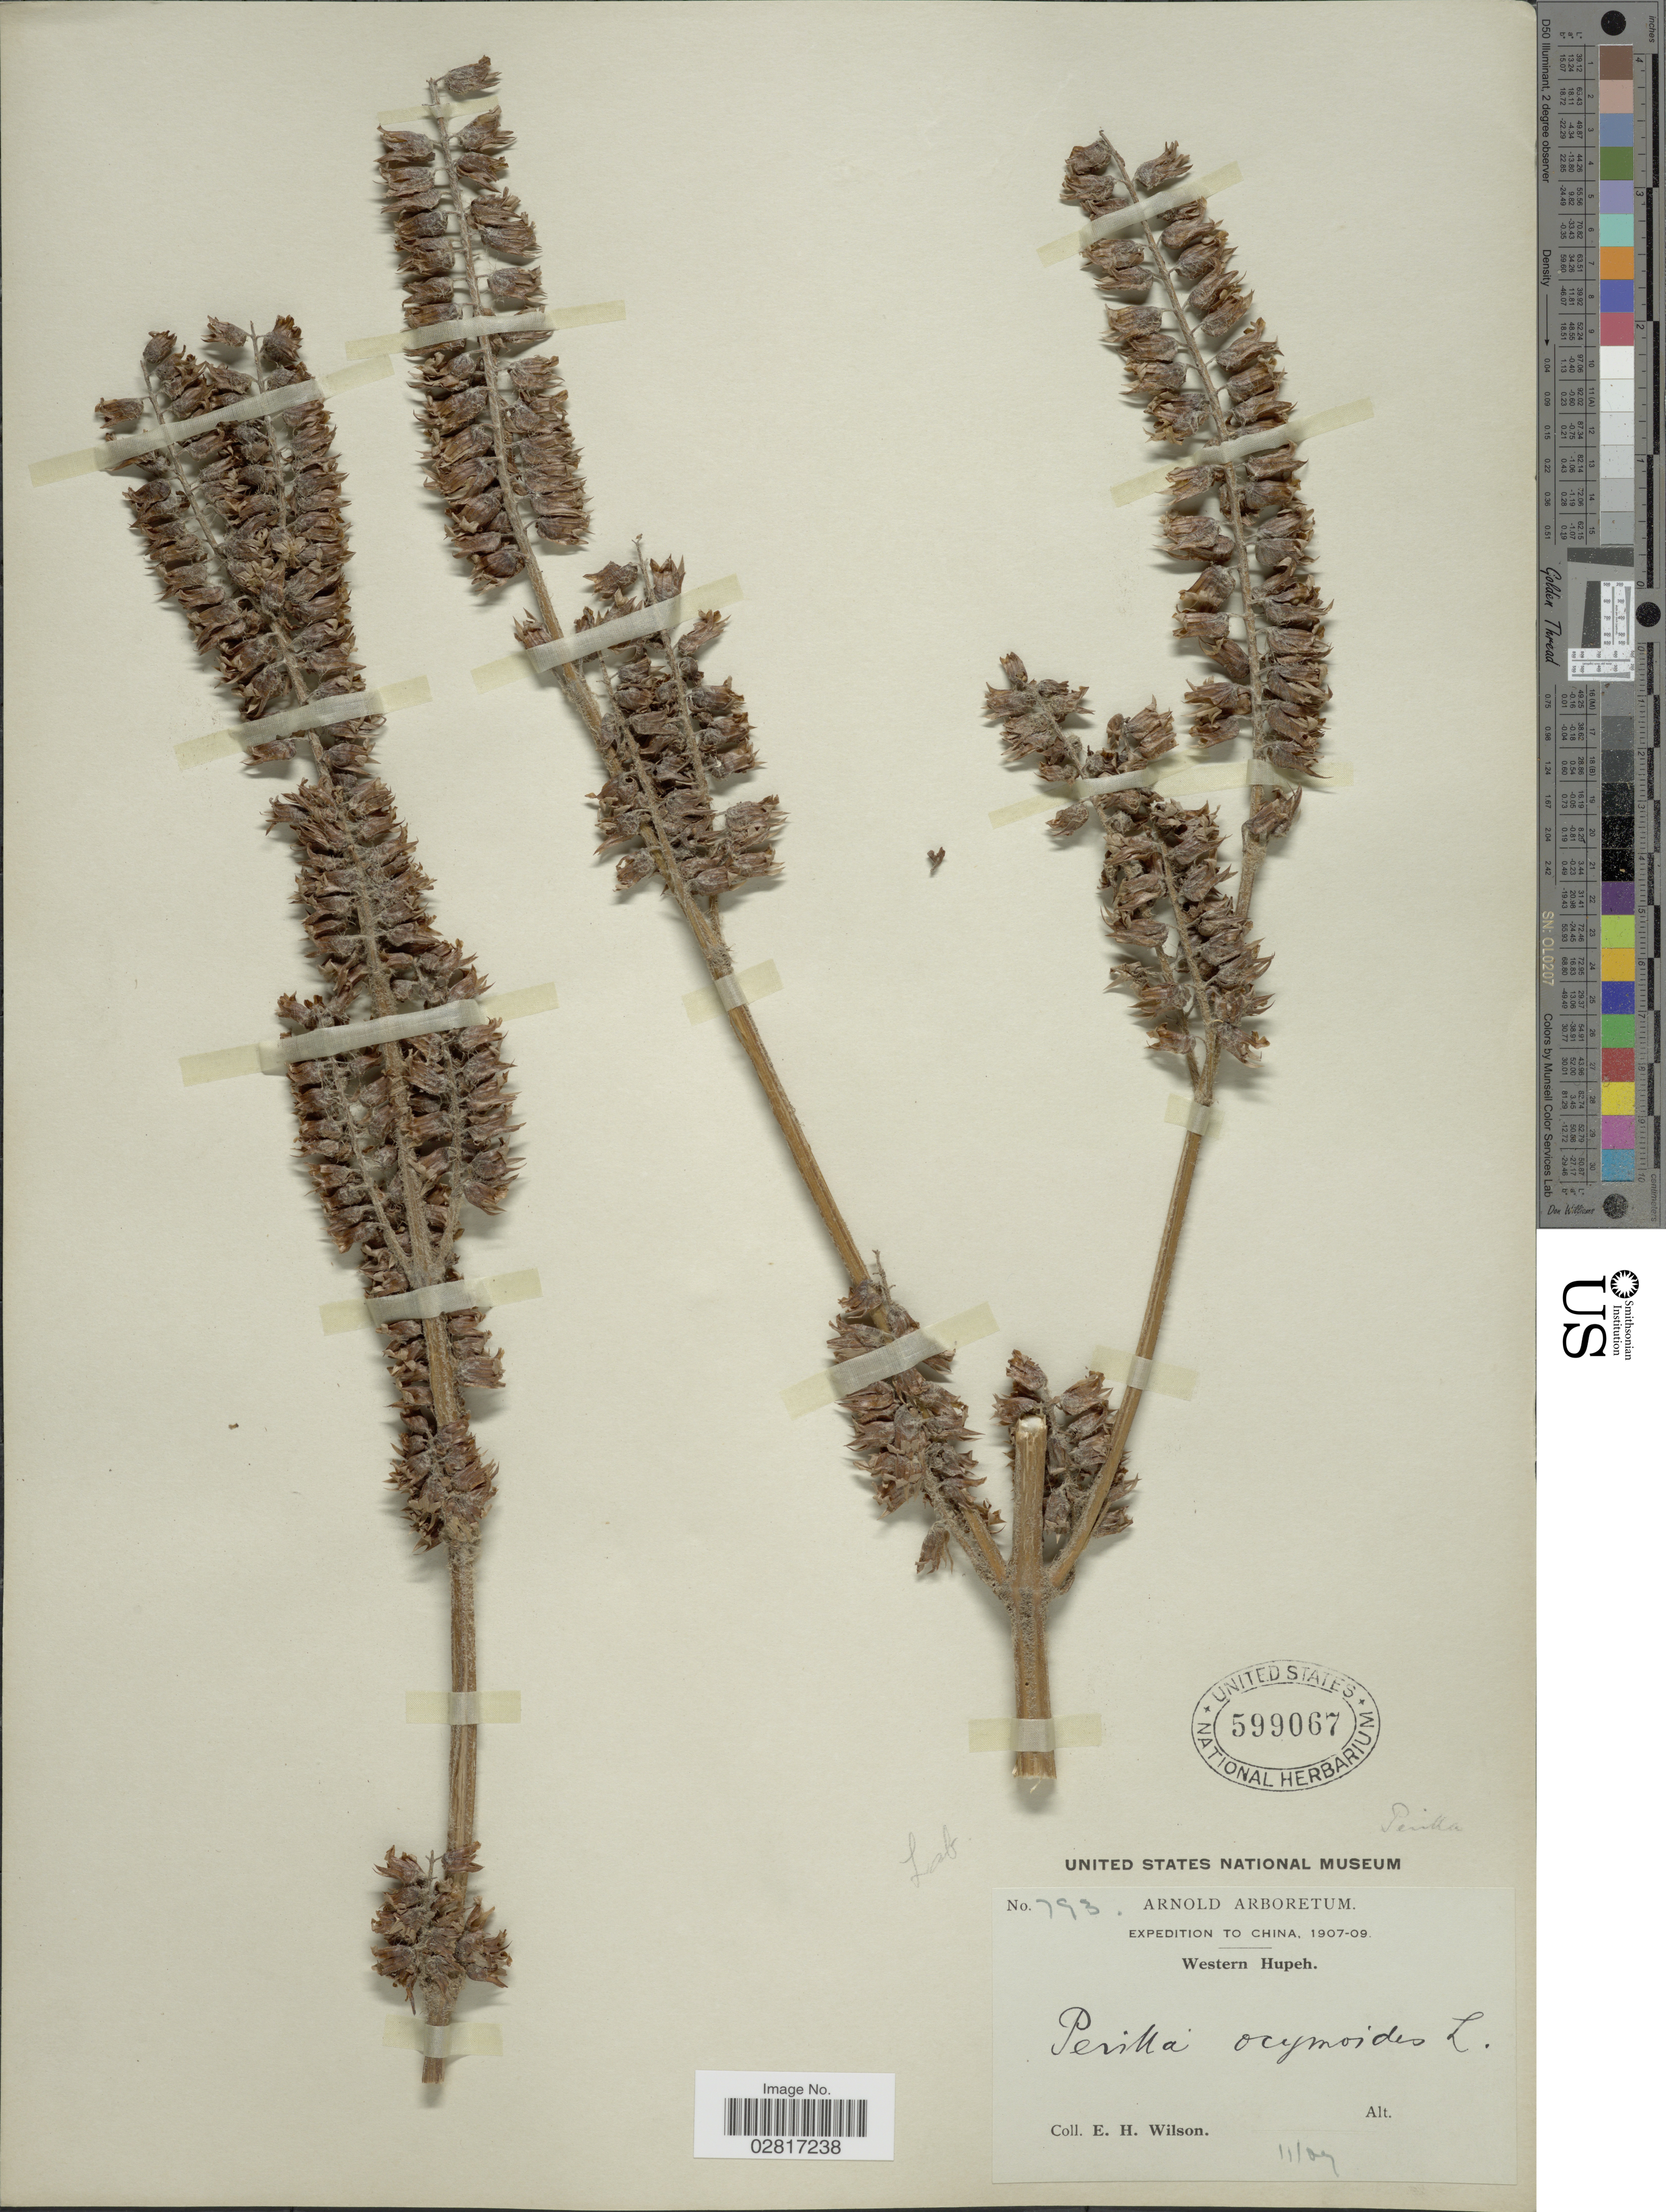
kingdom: Plantae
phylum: Tracheophyta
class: Magnoliopsida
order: Lamiales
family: Lamiaceae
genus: Perilla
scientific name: Perilla frutescens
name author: (L.) Britton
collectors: E. Wilson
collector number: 793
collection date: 1907-11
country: China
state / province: Hubei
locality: Western Hupeh.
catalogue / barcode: US 599067